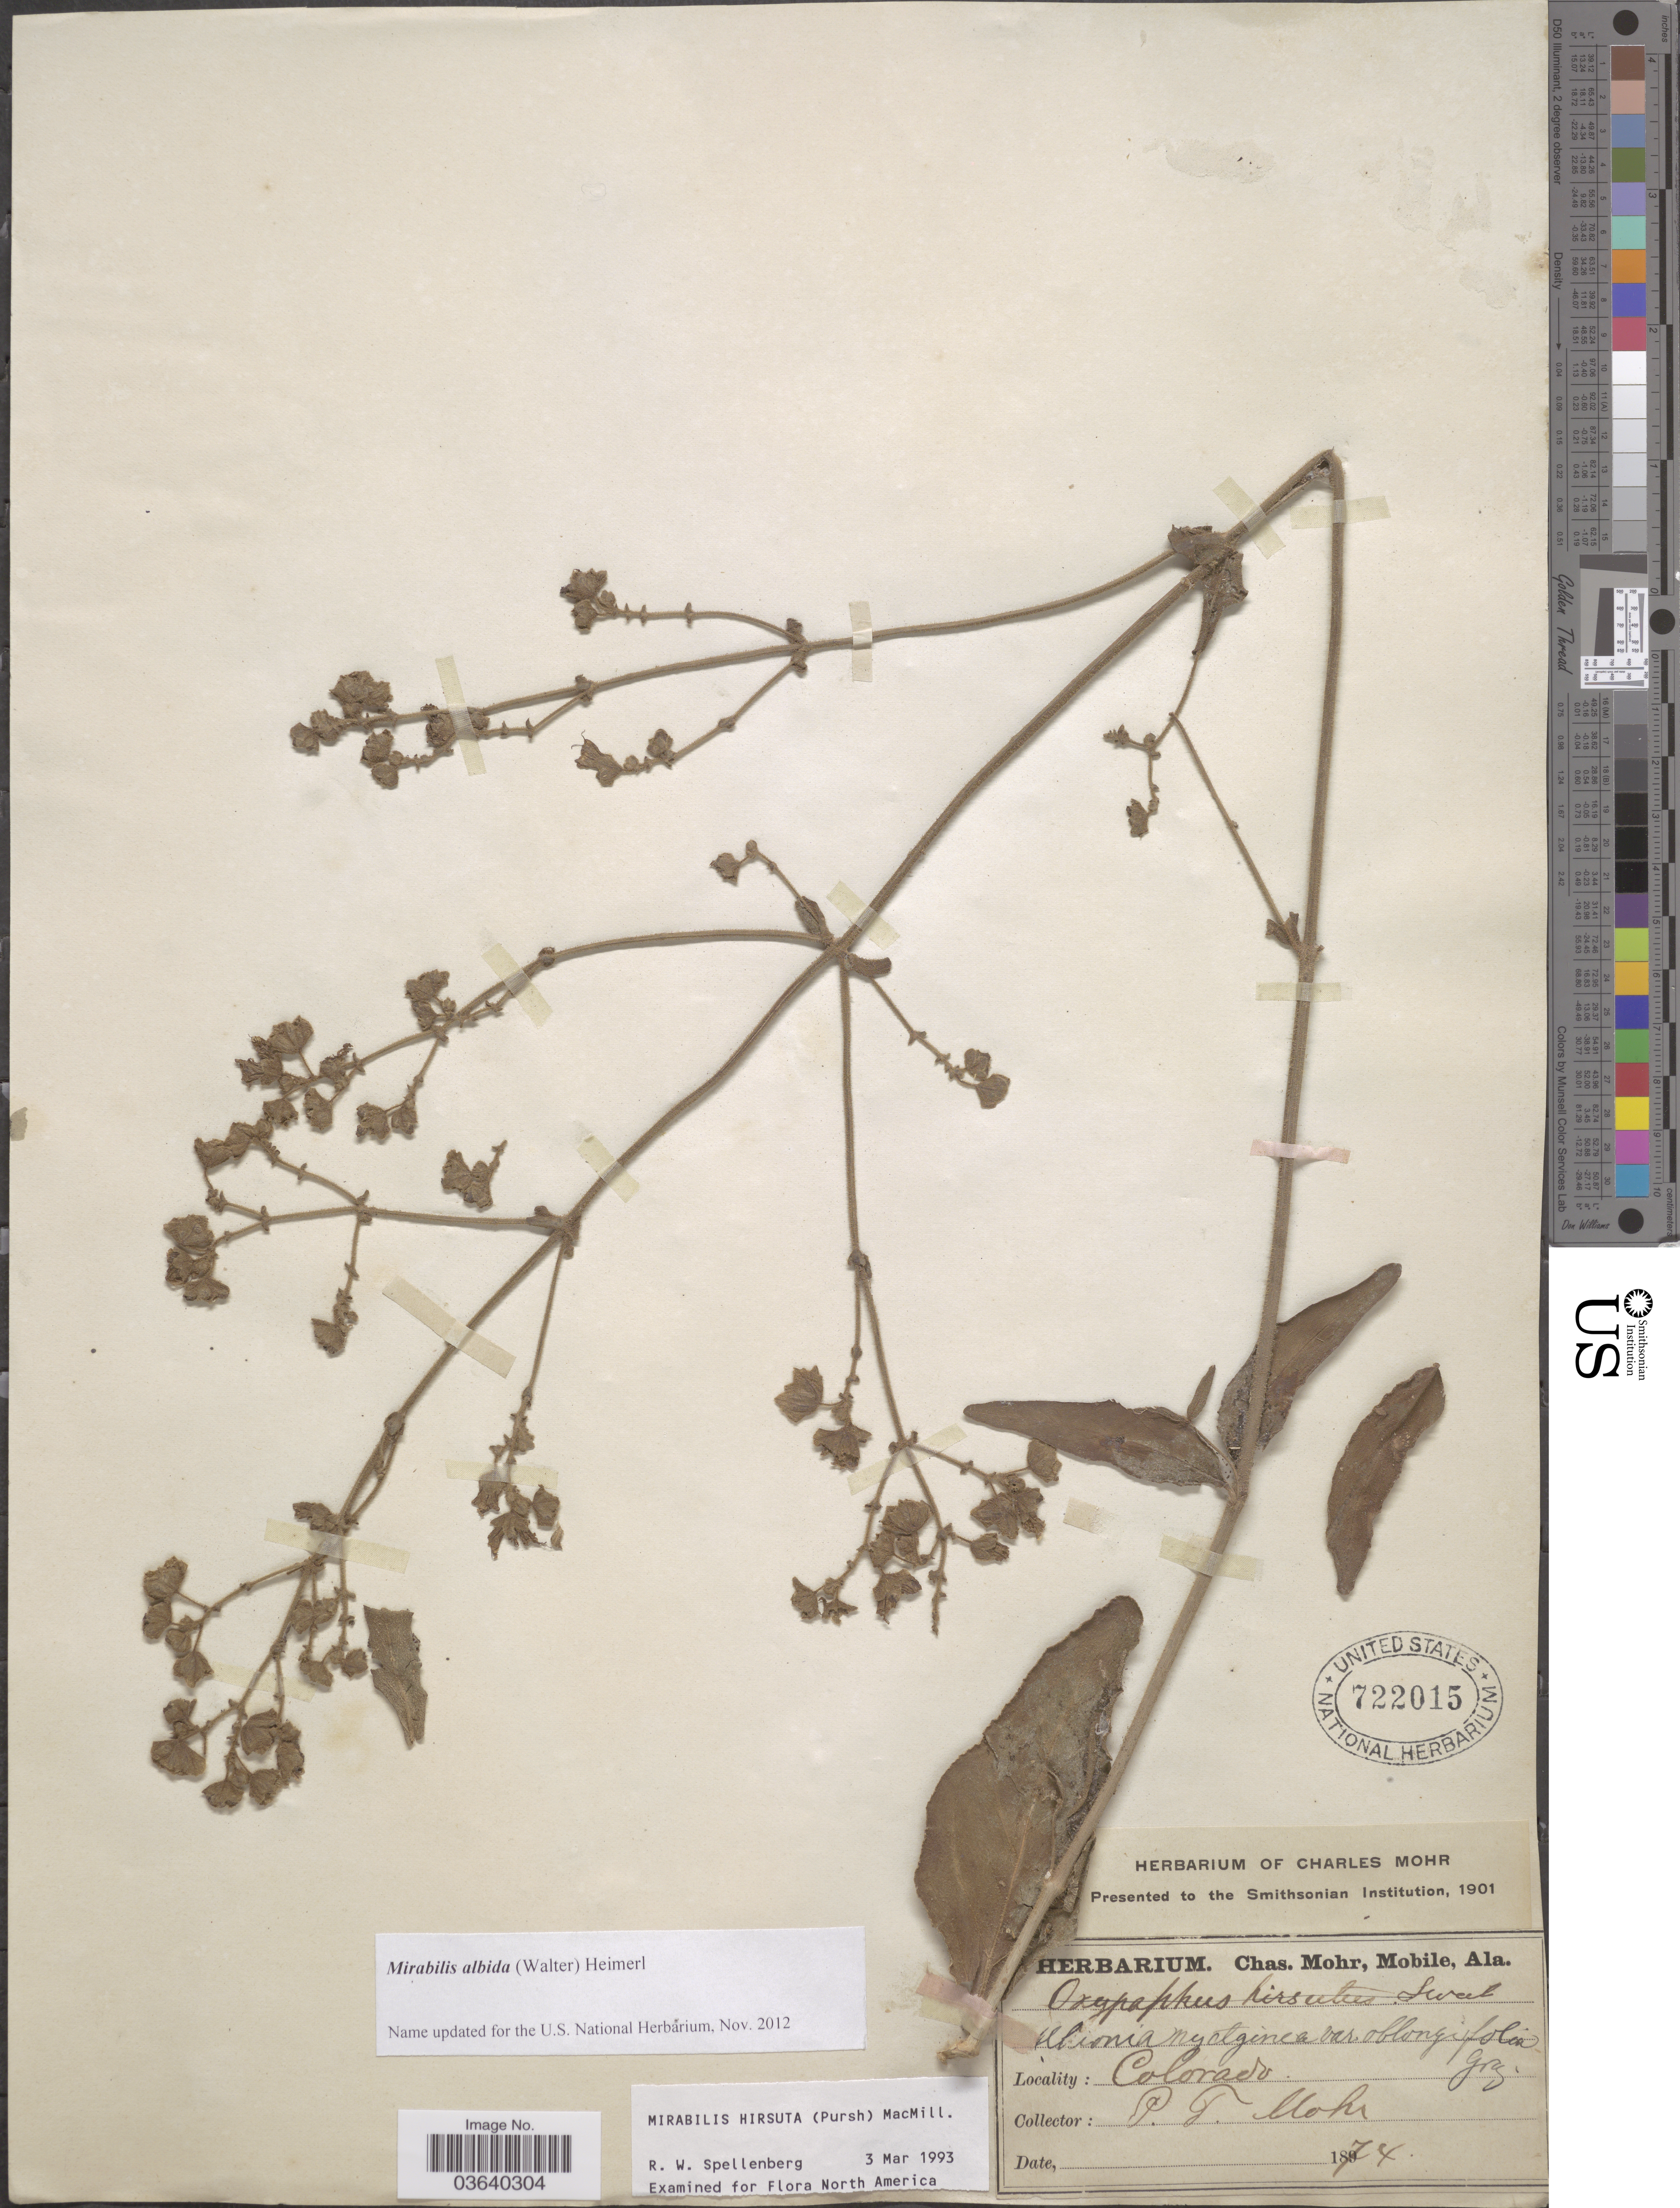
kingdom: Plantae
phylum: Tracheophyta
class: Magnoliopsida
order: Caryophyllales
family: Nyctaginaceae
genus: Mirabilis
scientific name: Mirabilis albida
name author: (Walter) Heimerl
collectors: P. F. Mohr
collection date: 1874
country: United States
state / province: Colorado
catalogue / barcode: US 722015